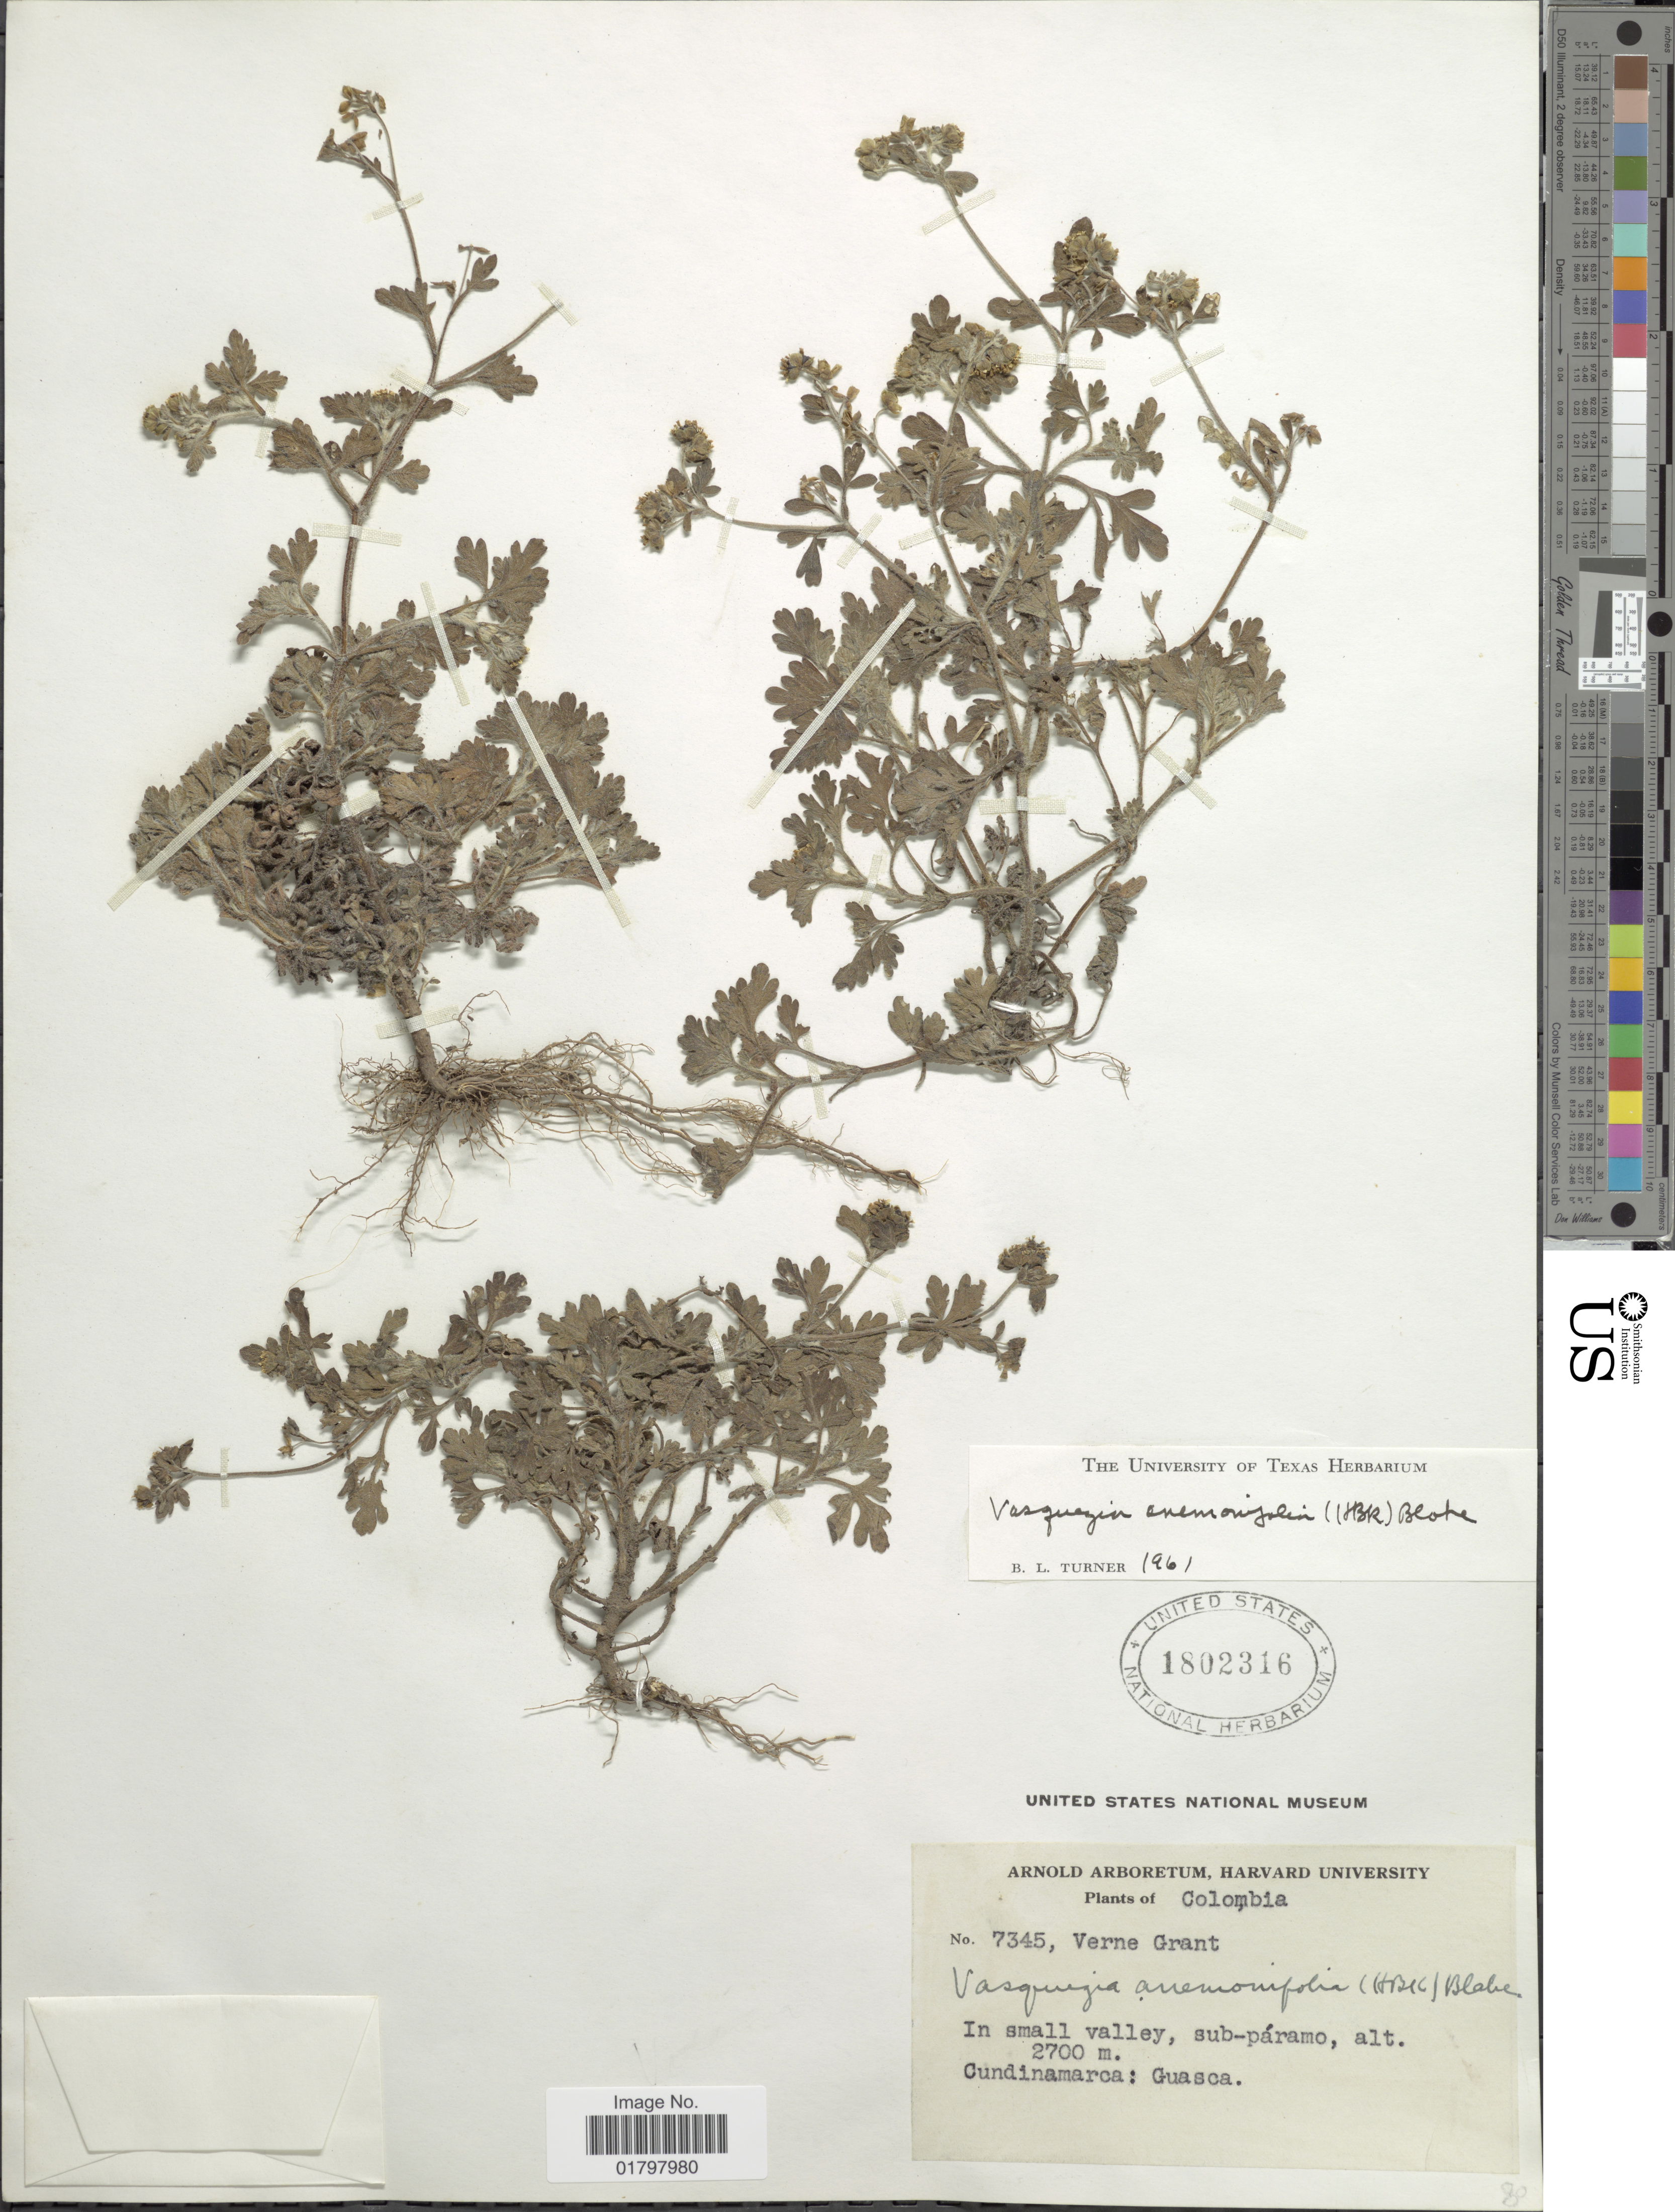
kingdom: Plantae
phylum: Tracheophyta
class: Magnoliopsida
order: Asterales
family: Asteraceae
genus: Vasquesia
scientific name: Vasquesia anemonifolia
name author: (Kunth) Less.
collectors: V. Grant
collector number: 7345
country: Colombia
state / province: Cundinamarca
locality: In small valley, sub-páramo. Cundinamarca; Guasca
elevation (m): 2700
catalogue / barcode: US 1802316